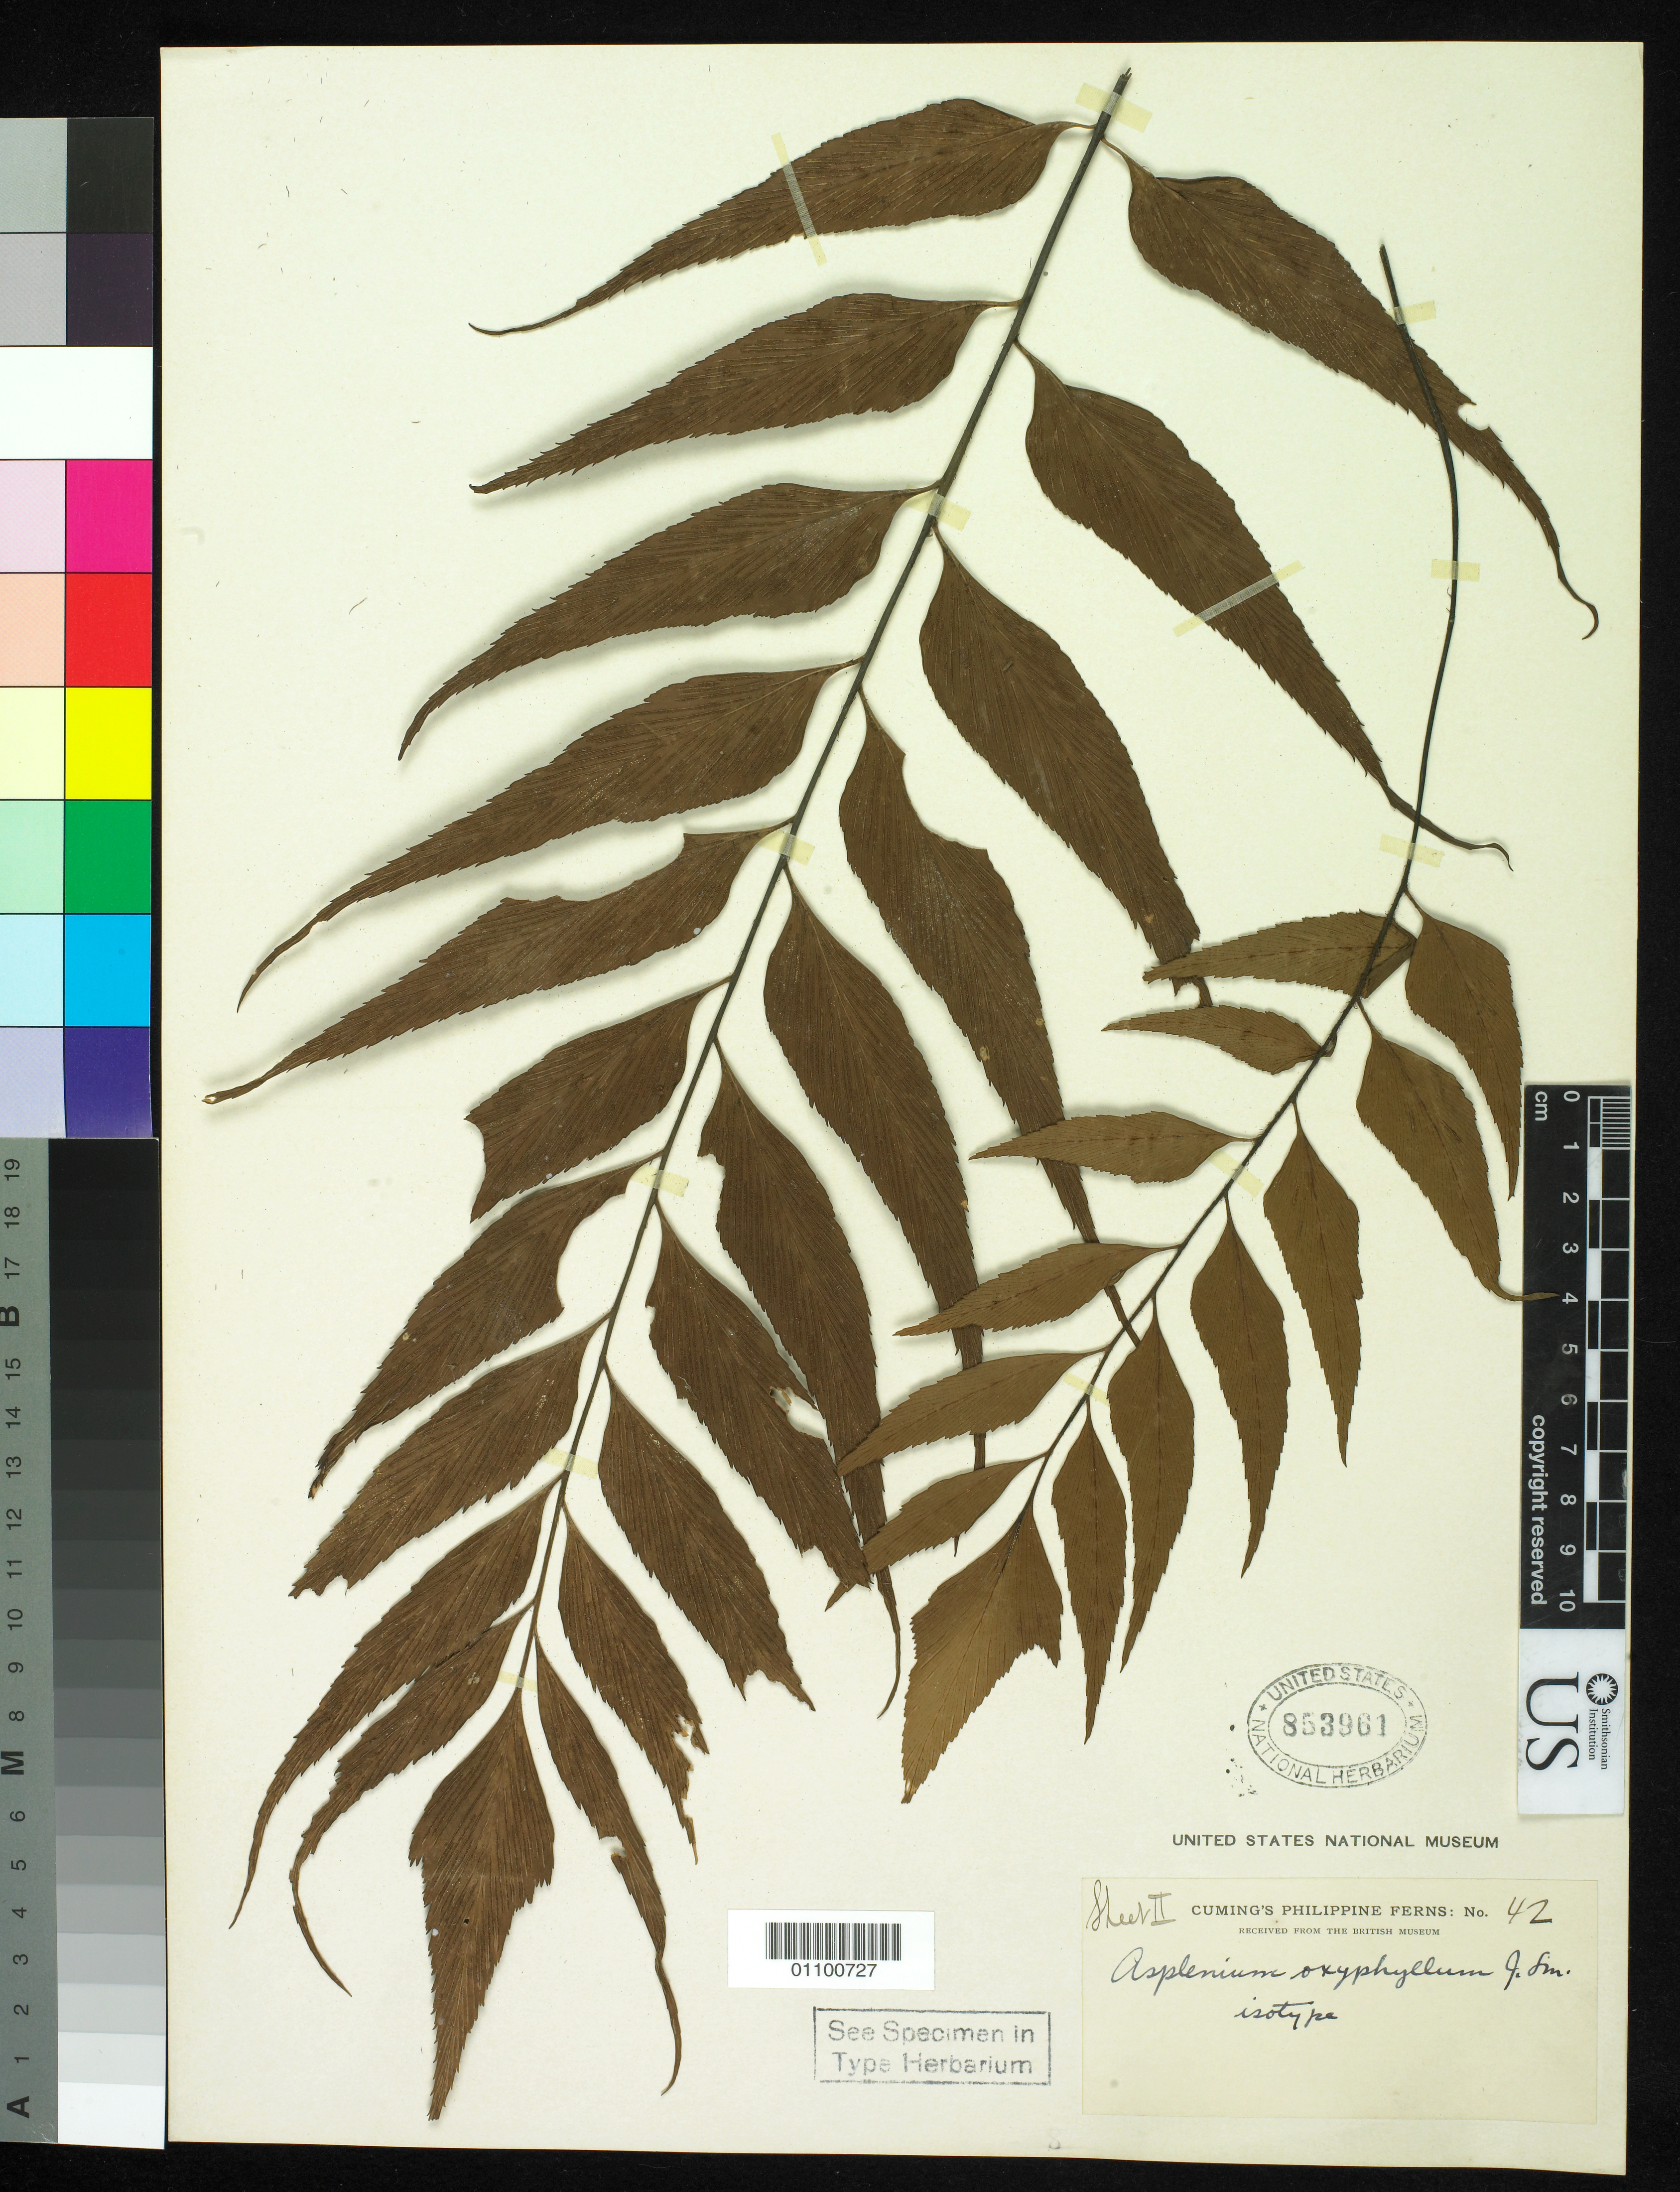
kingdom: Plantae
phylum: Tracheophyta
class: Polypodiopsida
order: Polypodiales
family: Aspleniaceae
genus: Asplenium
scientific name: Asplenium oxyphyllum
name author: J. Sm. ex Kunze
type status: Isotype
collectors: H. Cuming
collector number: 42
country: Philippines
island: Luzon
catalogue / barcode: US 853961